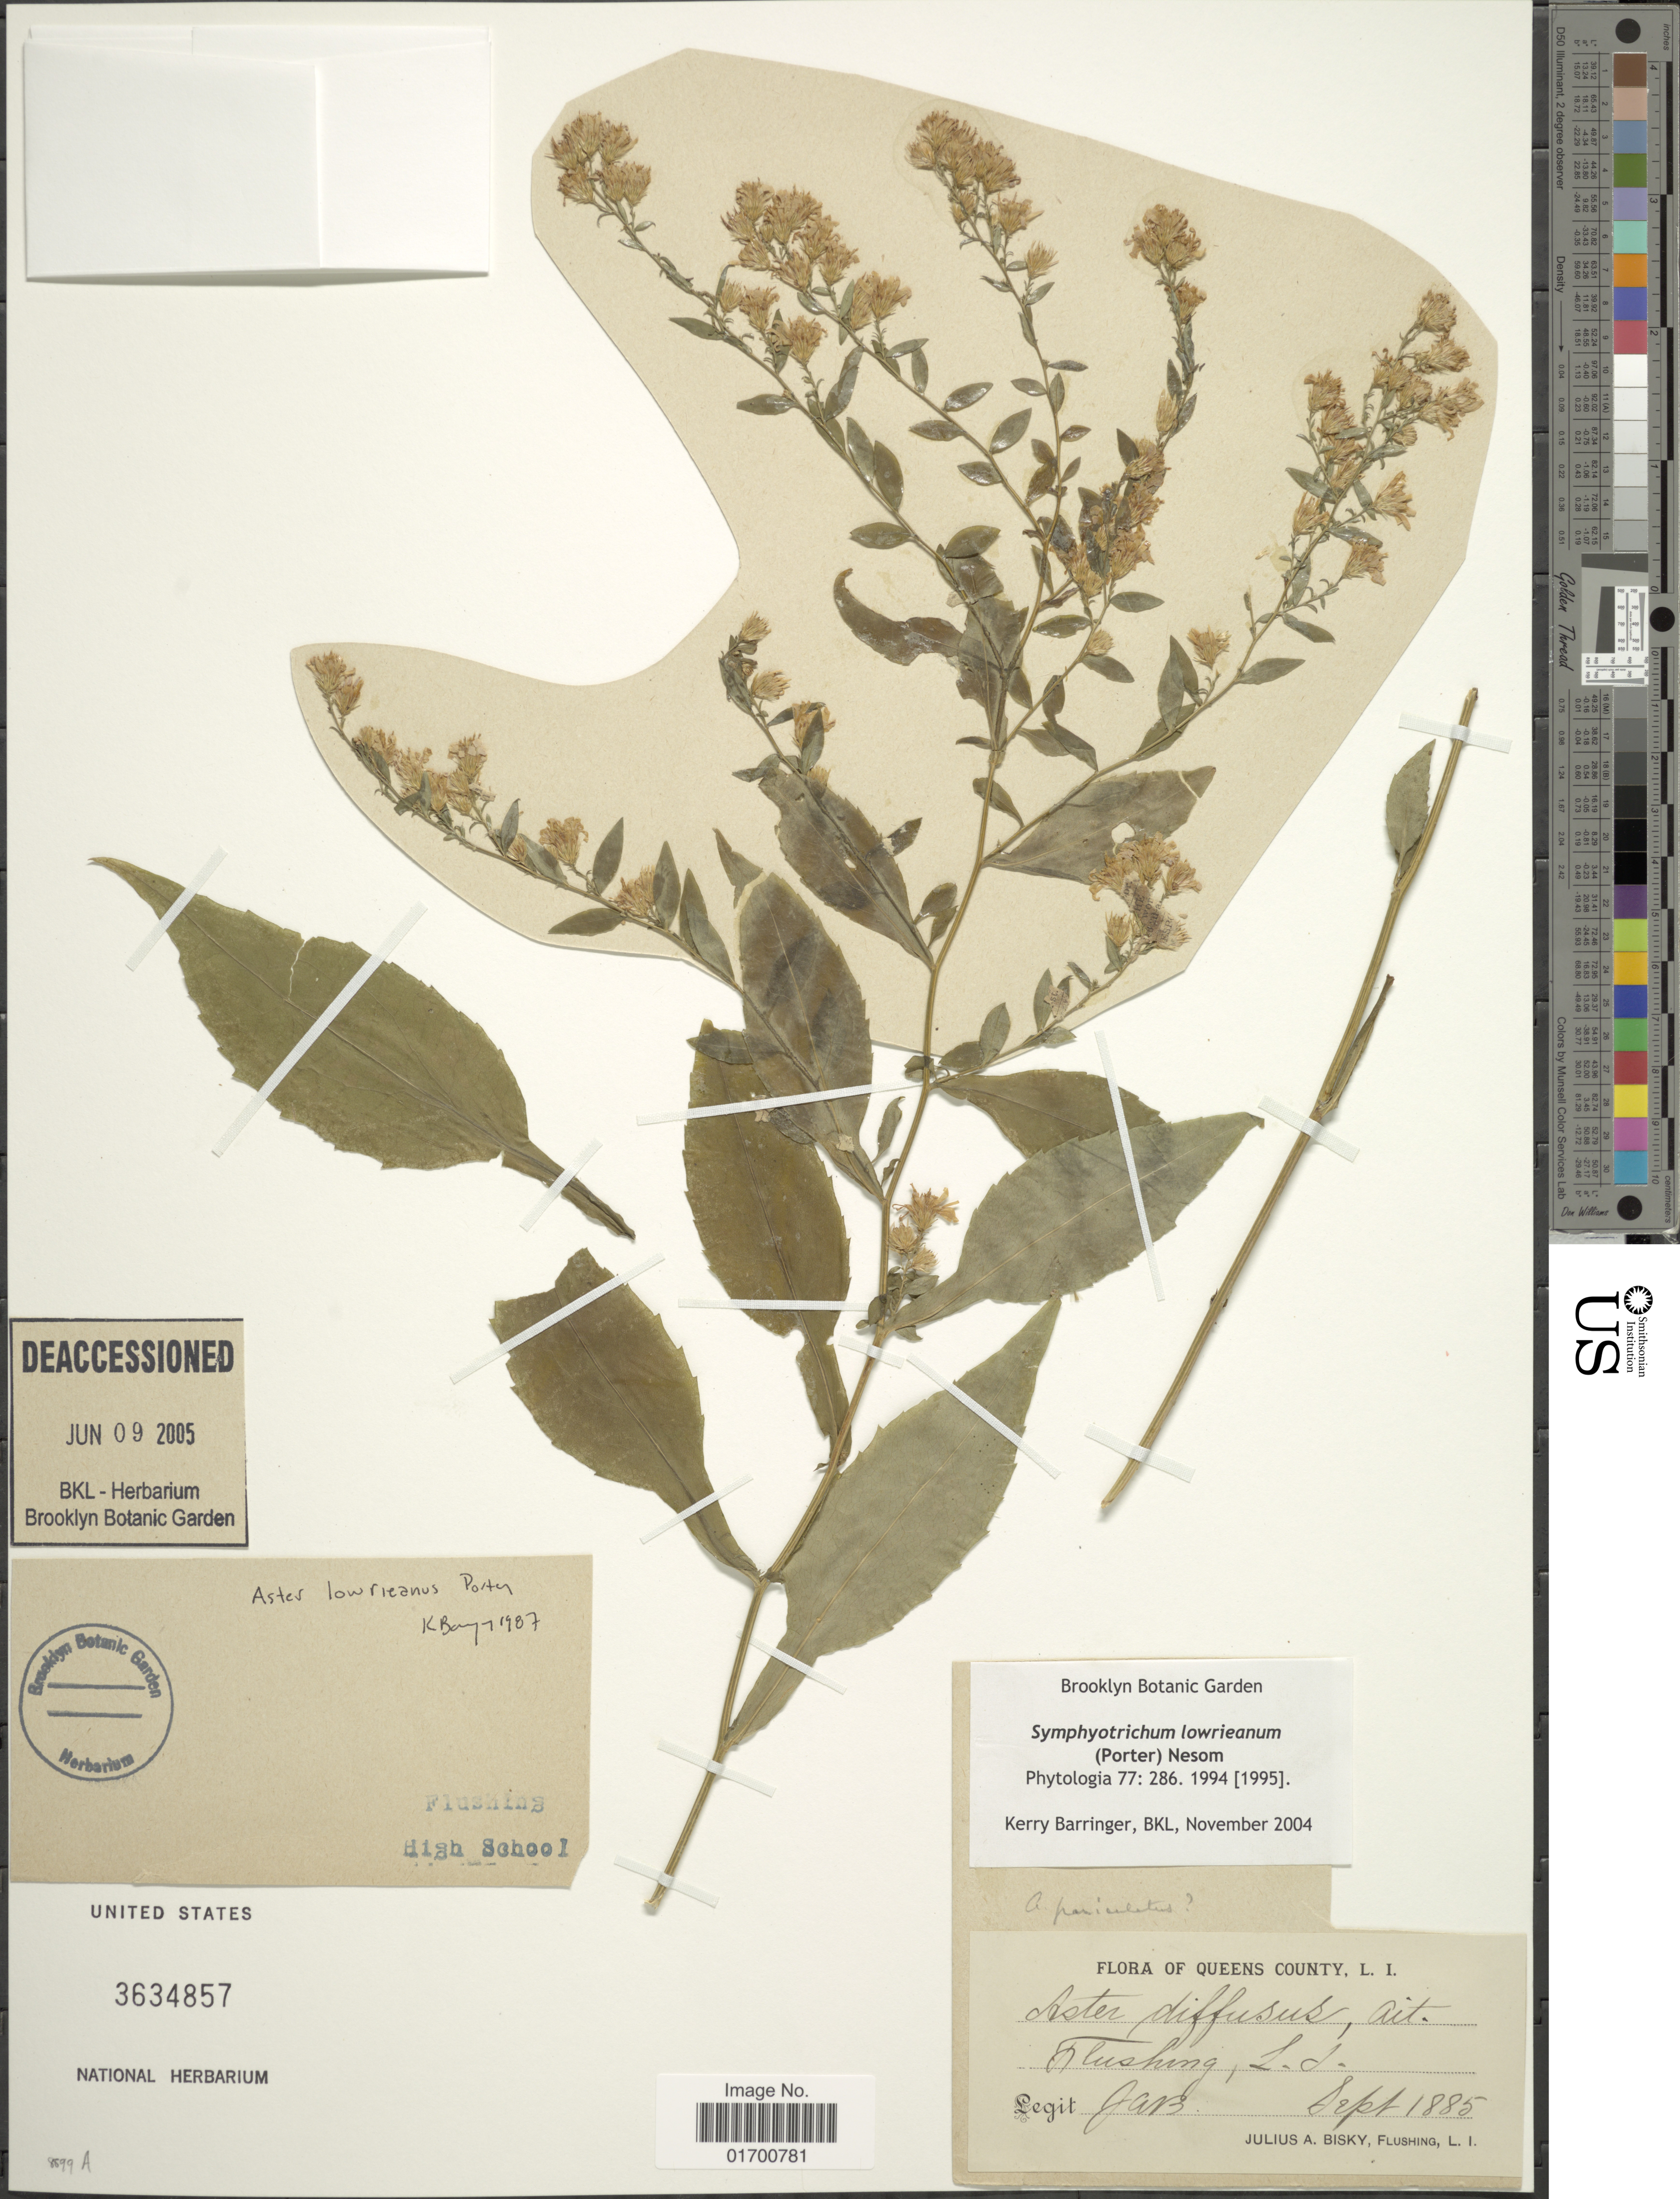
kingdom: Plantae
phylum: Tracheophyta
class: Magnoliopsida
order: Asterales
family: Asteraceae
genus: Symphyotrichum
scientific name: Symphyotrichum lowrieanum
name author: (Porter) G.L. Nesom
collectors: J. Bisky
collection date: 1885-09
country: United States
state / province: New York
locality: Queens County, L.I., Flushing L.I.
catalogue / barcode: US 3634857